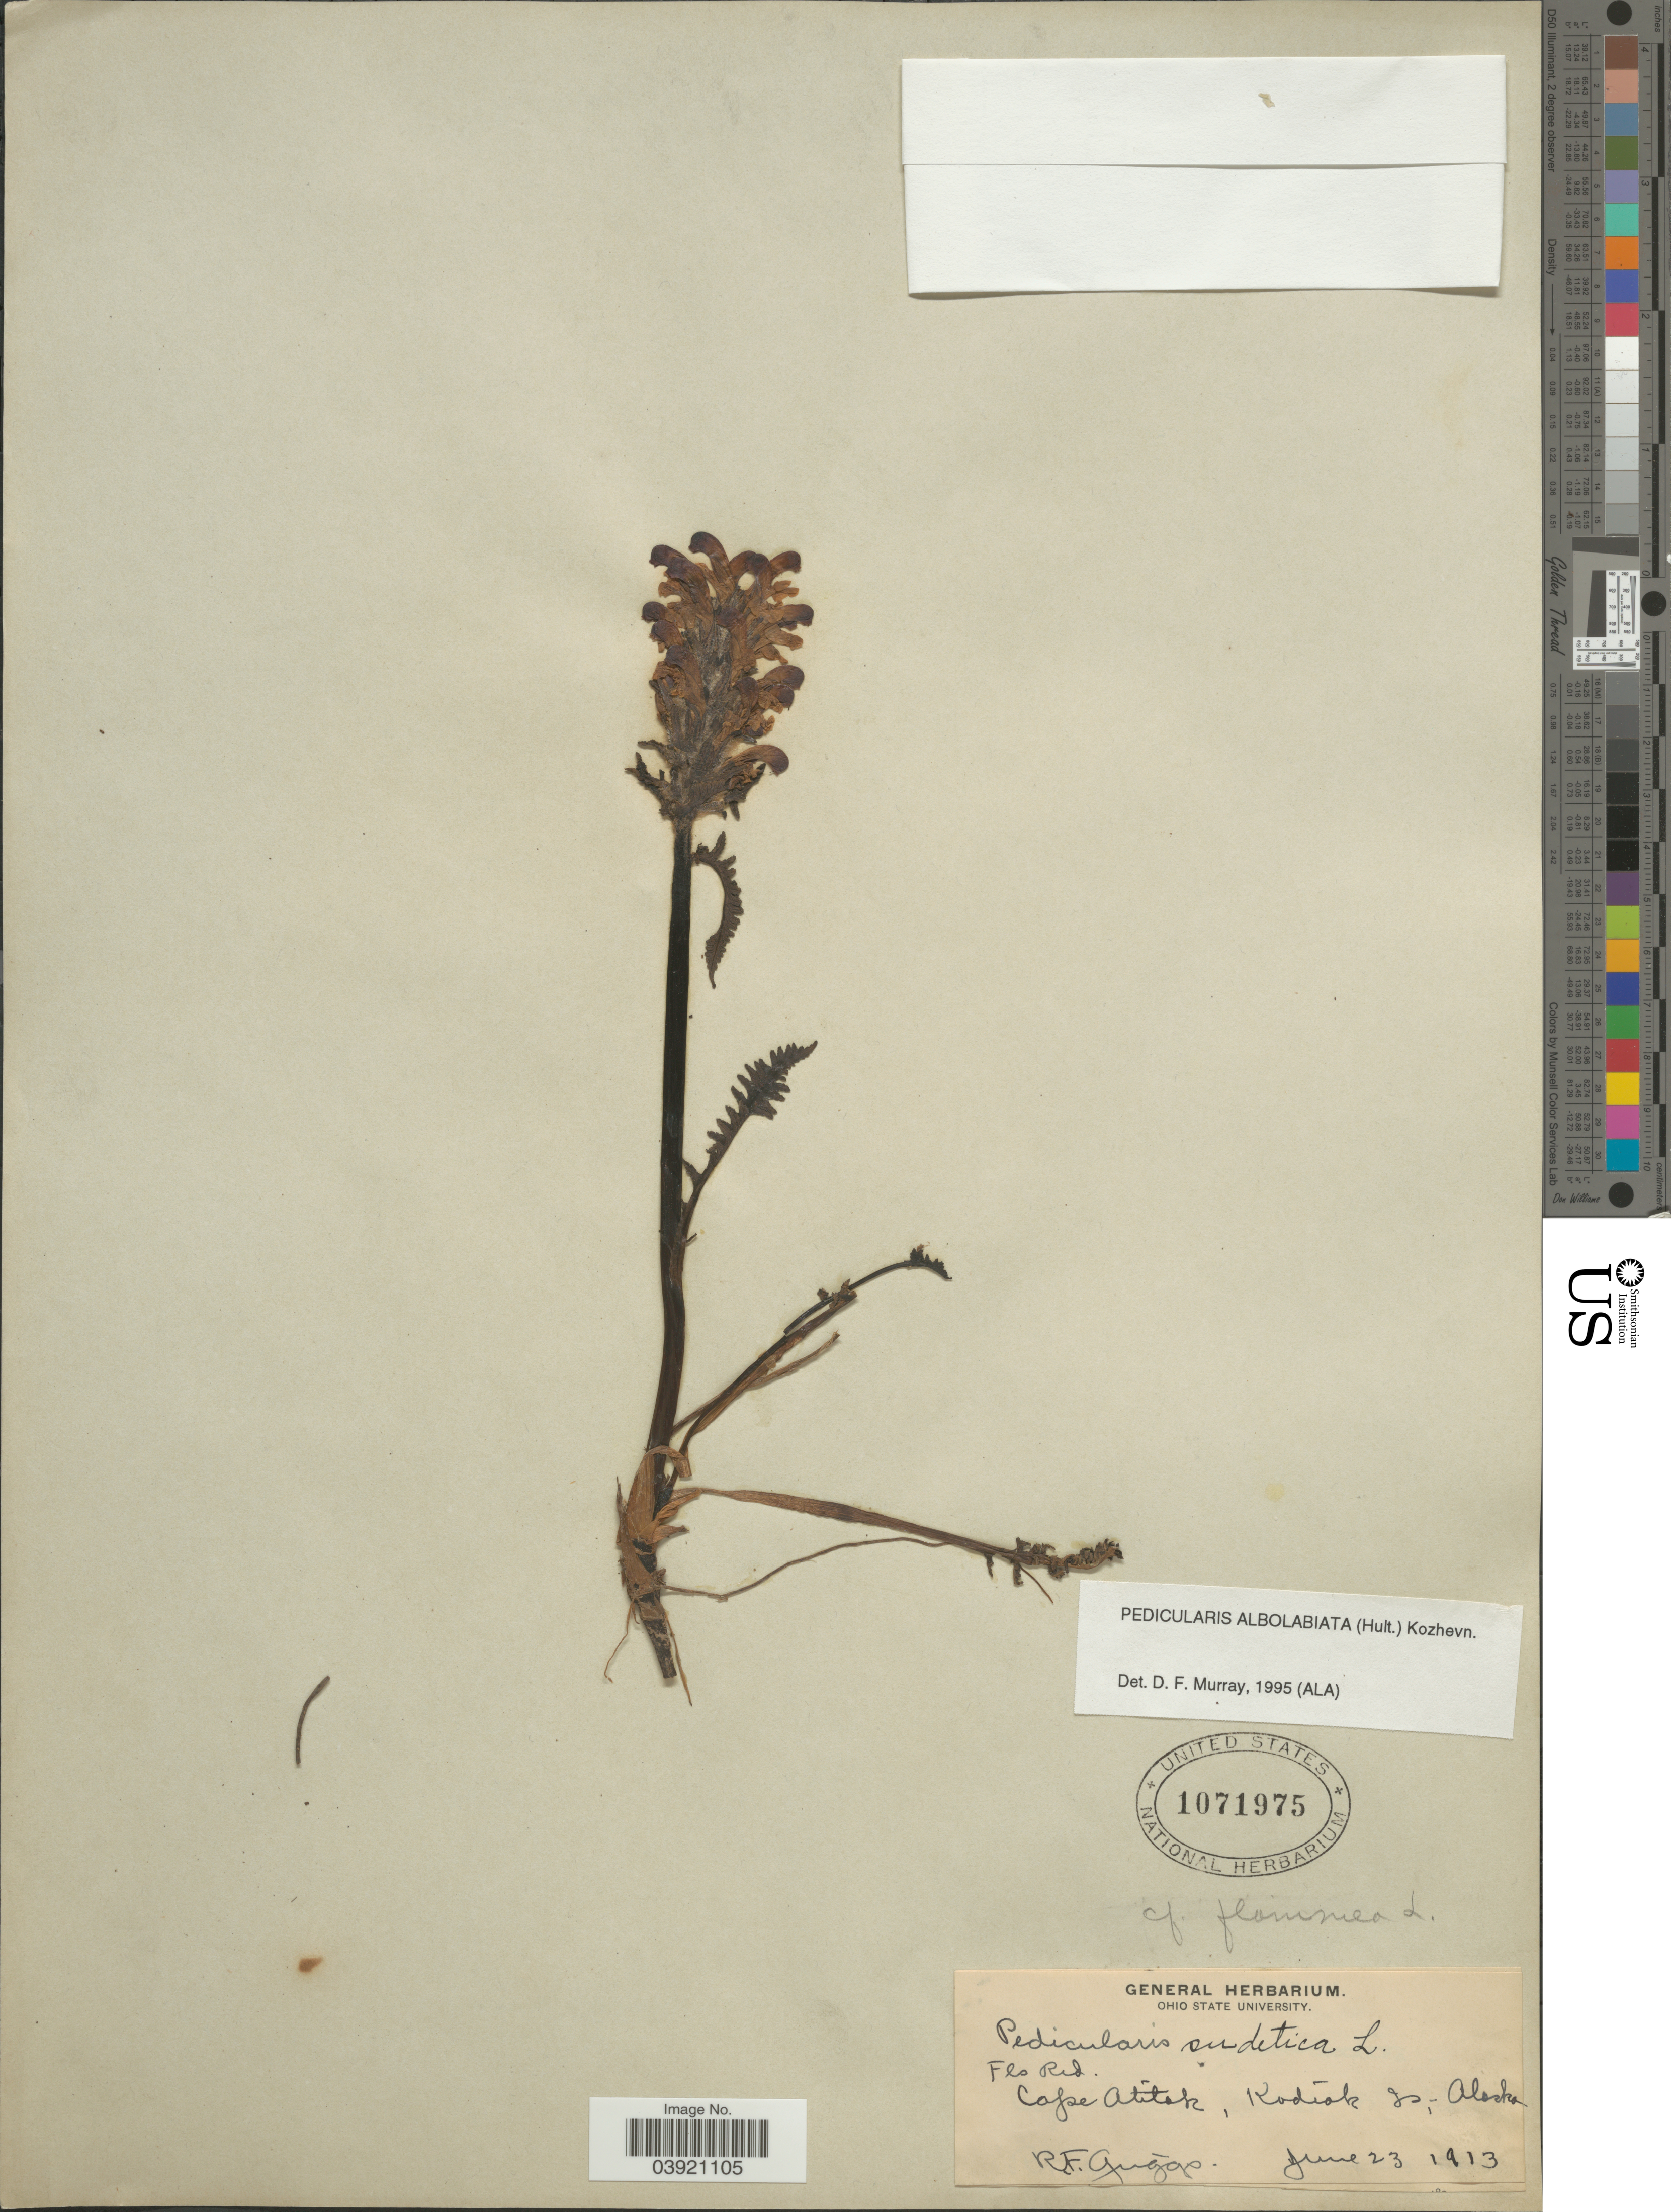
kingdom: Plantae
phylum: Tracheophyta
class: Magnoliopsida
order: Lamiales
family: Orobanchaceae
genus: Pedicularis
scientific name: Pedicularis albolabiata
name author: (Hultén) Kozhevn.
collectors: R. F. Griggs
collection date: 1913-06-23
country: United States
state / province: Alaska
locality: Cape Alitak, Kodiak Is.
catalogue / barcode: US 1071975